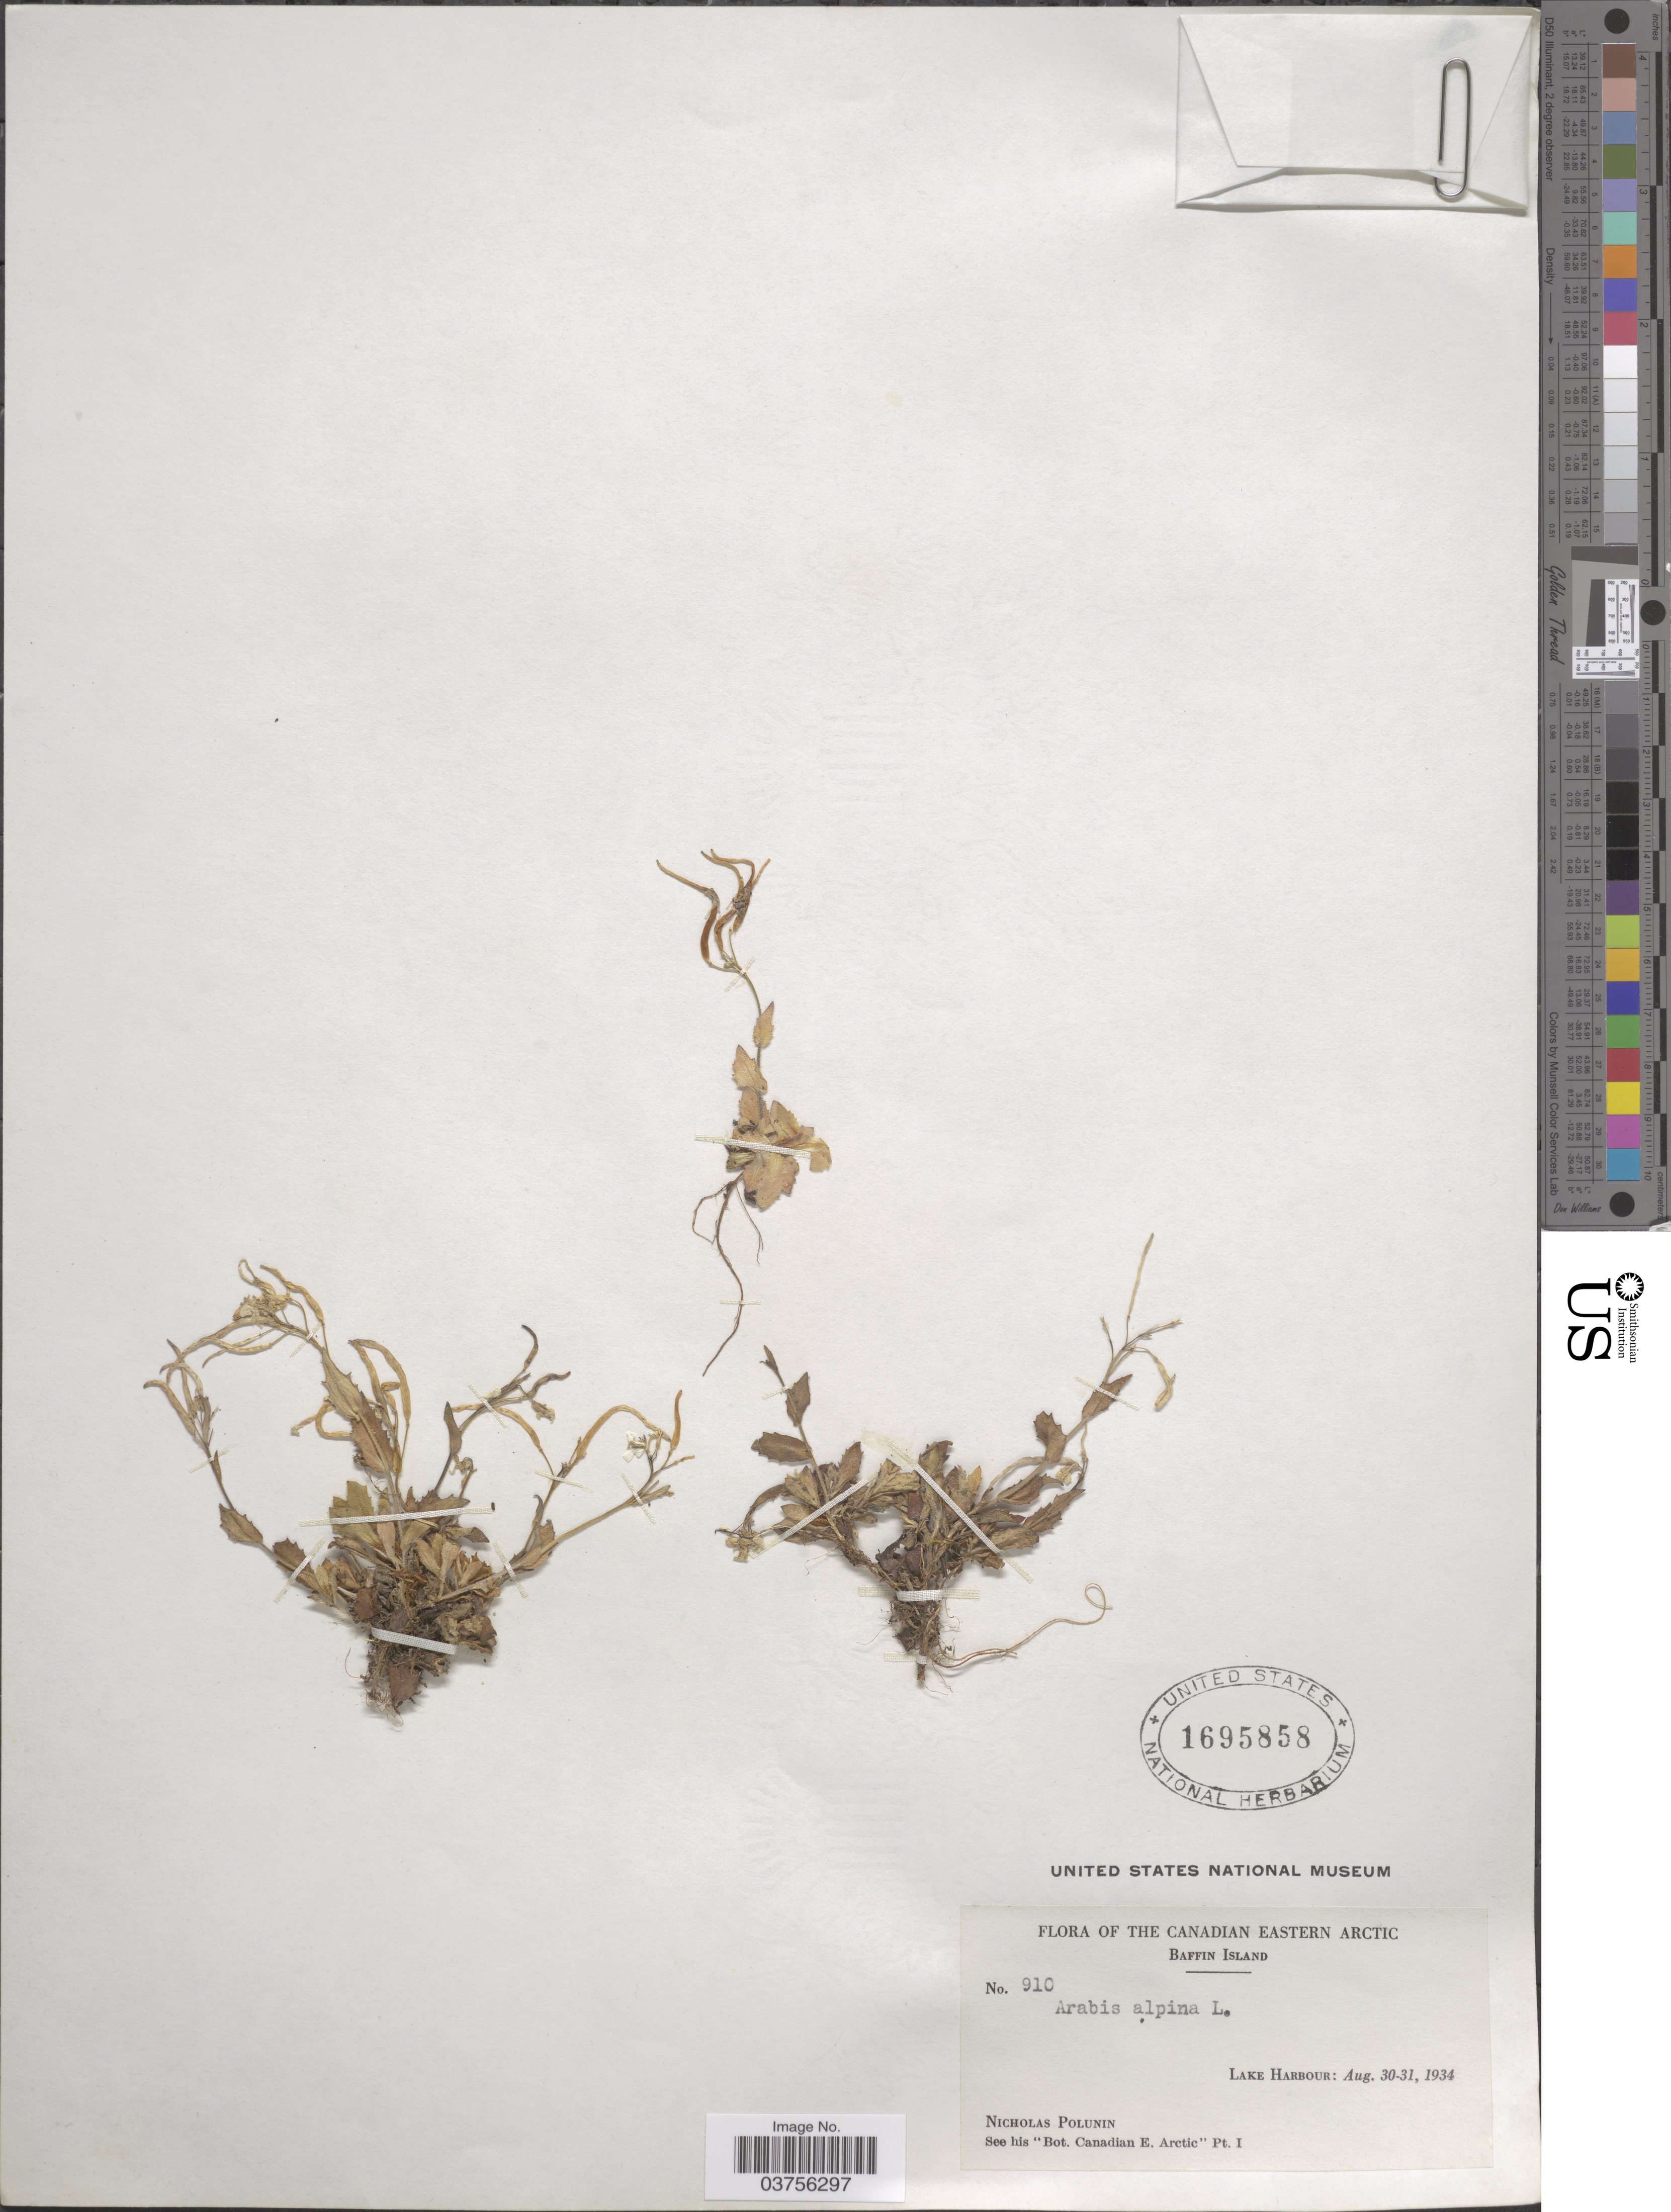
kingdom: Plantae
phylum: Tracheophyta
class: Magnoliopsida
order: Brassicales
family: Brassicaceae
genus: Arabis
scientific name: Arabis alpina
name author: L.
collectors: N. V. Polunin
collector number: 910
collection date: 1934-08-30/1934-08-31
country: Canada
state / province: Nunavut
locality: The Canadian Eastern Arctic. Baffin Island. Lake Harbour.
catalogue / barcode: US 1695858